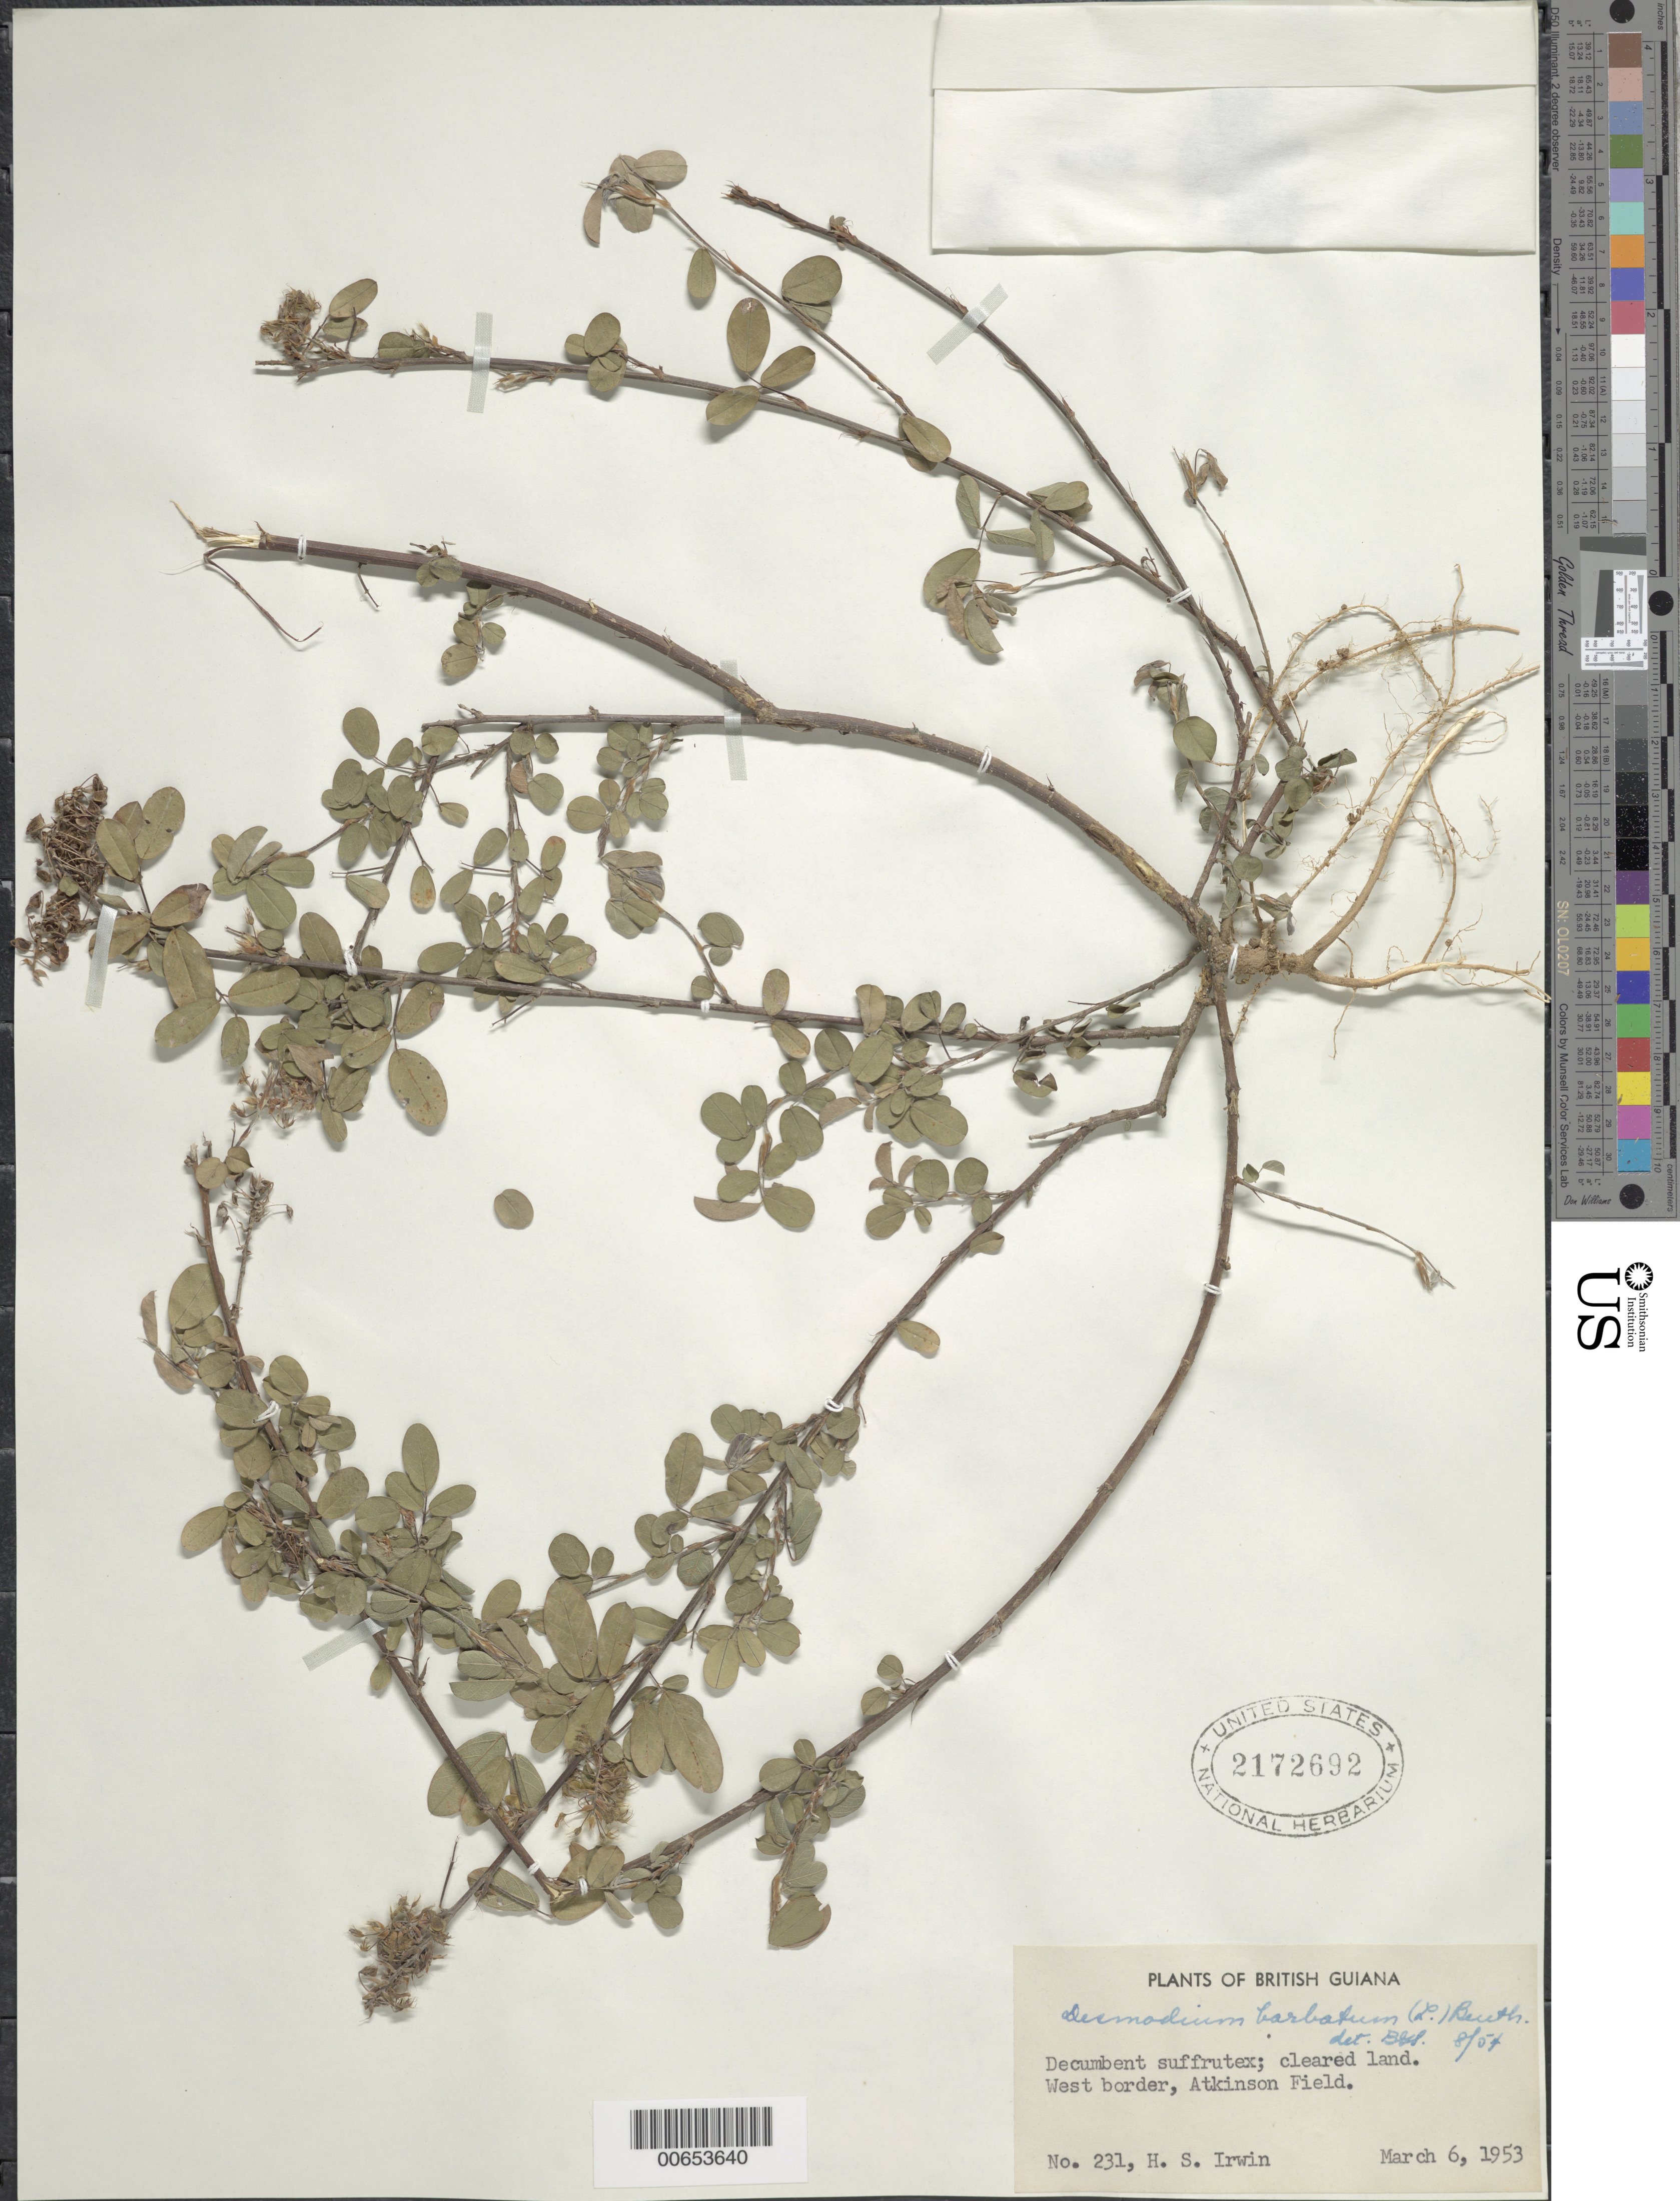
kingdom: Plantae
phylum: Tracheophyta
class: Magnoliopsida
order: Fabales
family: Fabaceae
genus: Grona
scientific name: Grona barbata var. barbata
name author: (L.) H. Ohashi & K. Ohashi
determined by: Strong, Mark T., (BOT), Smithsonian Institution - National Museum of Natural History (UNITED STATES)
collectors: H. Irwin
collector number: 231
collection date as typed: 6-Mar-53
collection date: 1953-03-06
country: Guyana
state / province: Demerara-Mahaica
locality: Atkinson Field, W border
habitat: Cleared land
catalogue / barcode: US 2172692